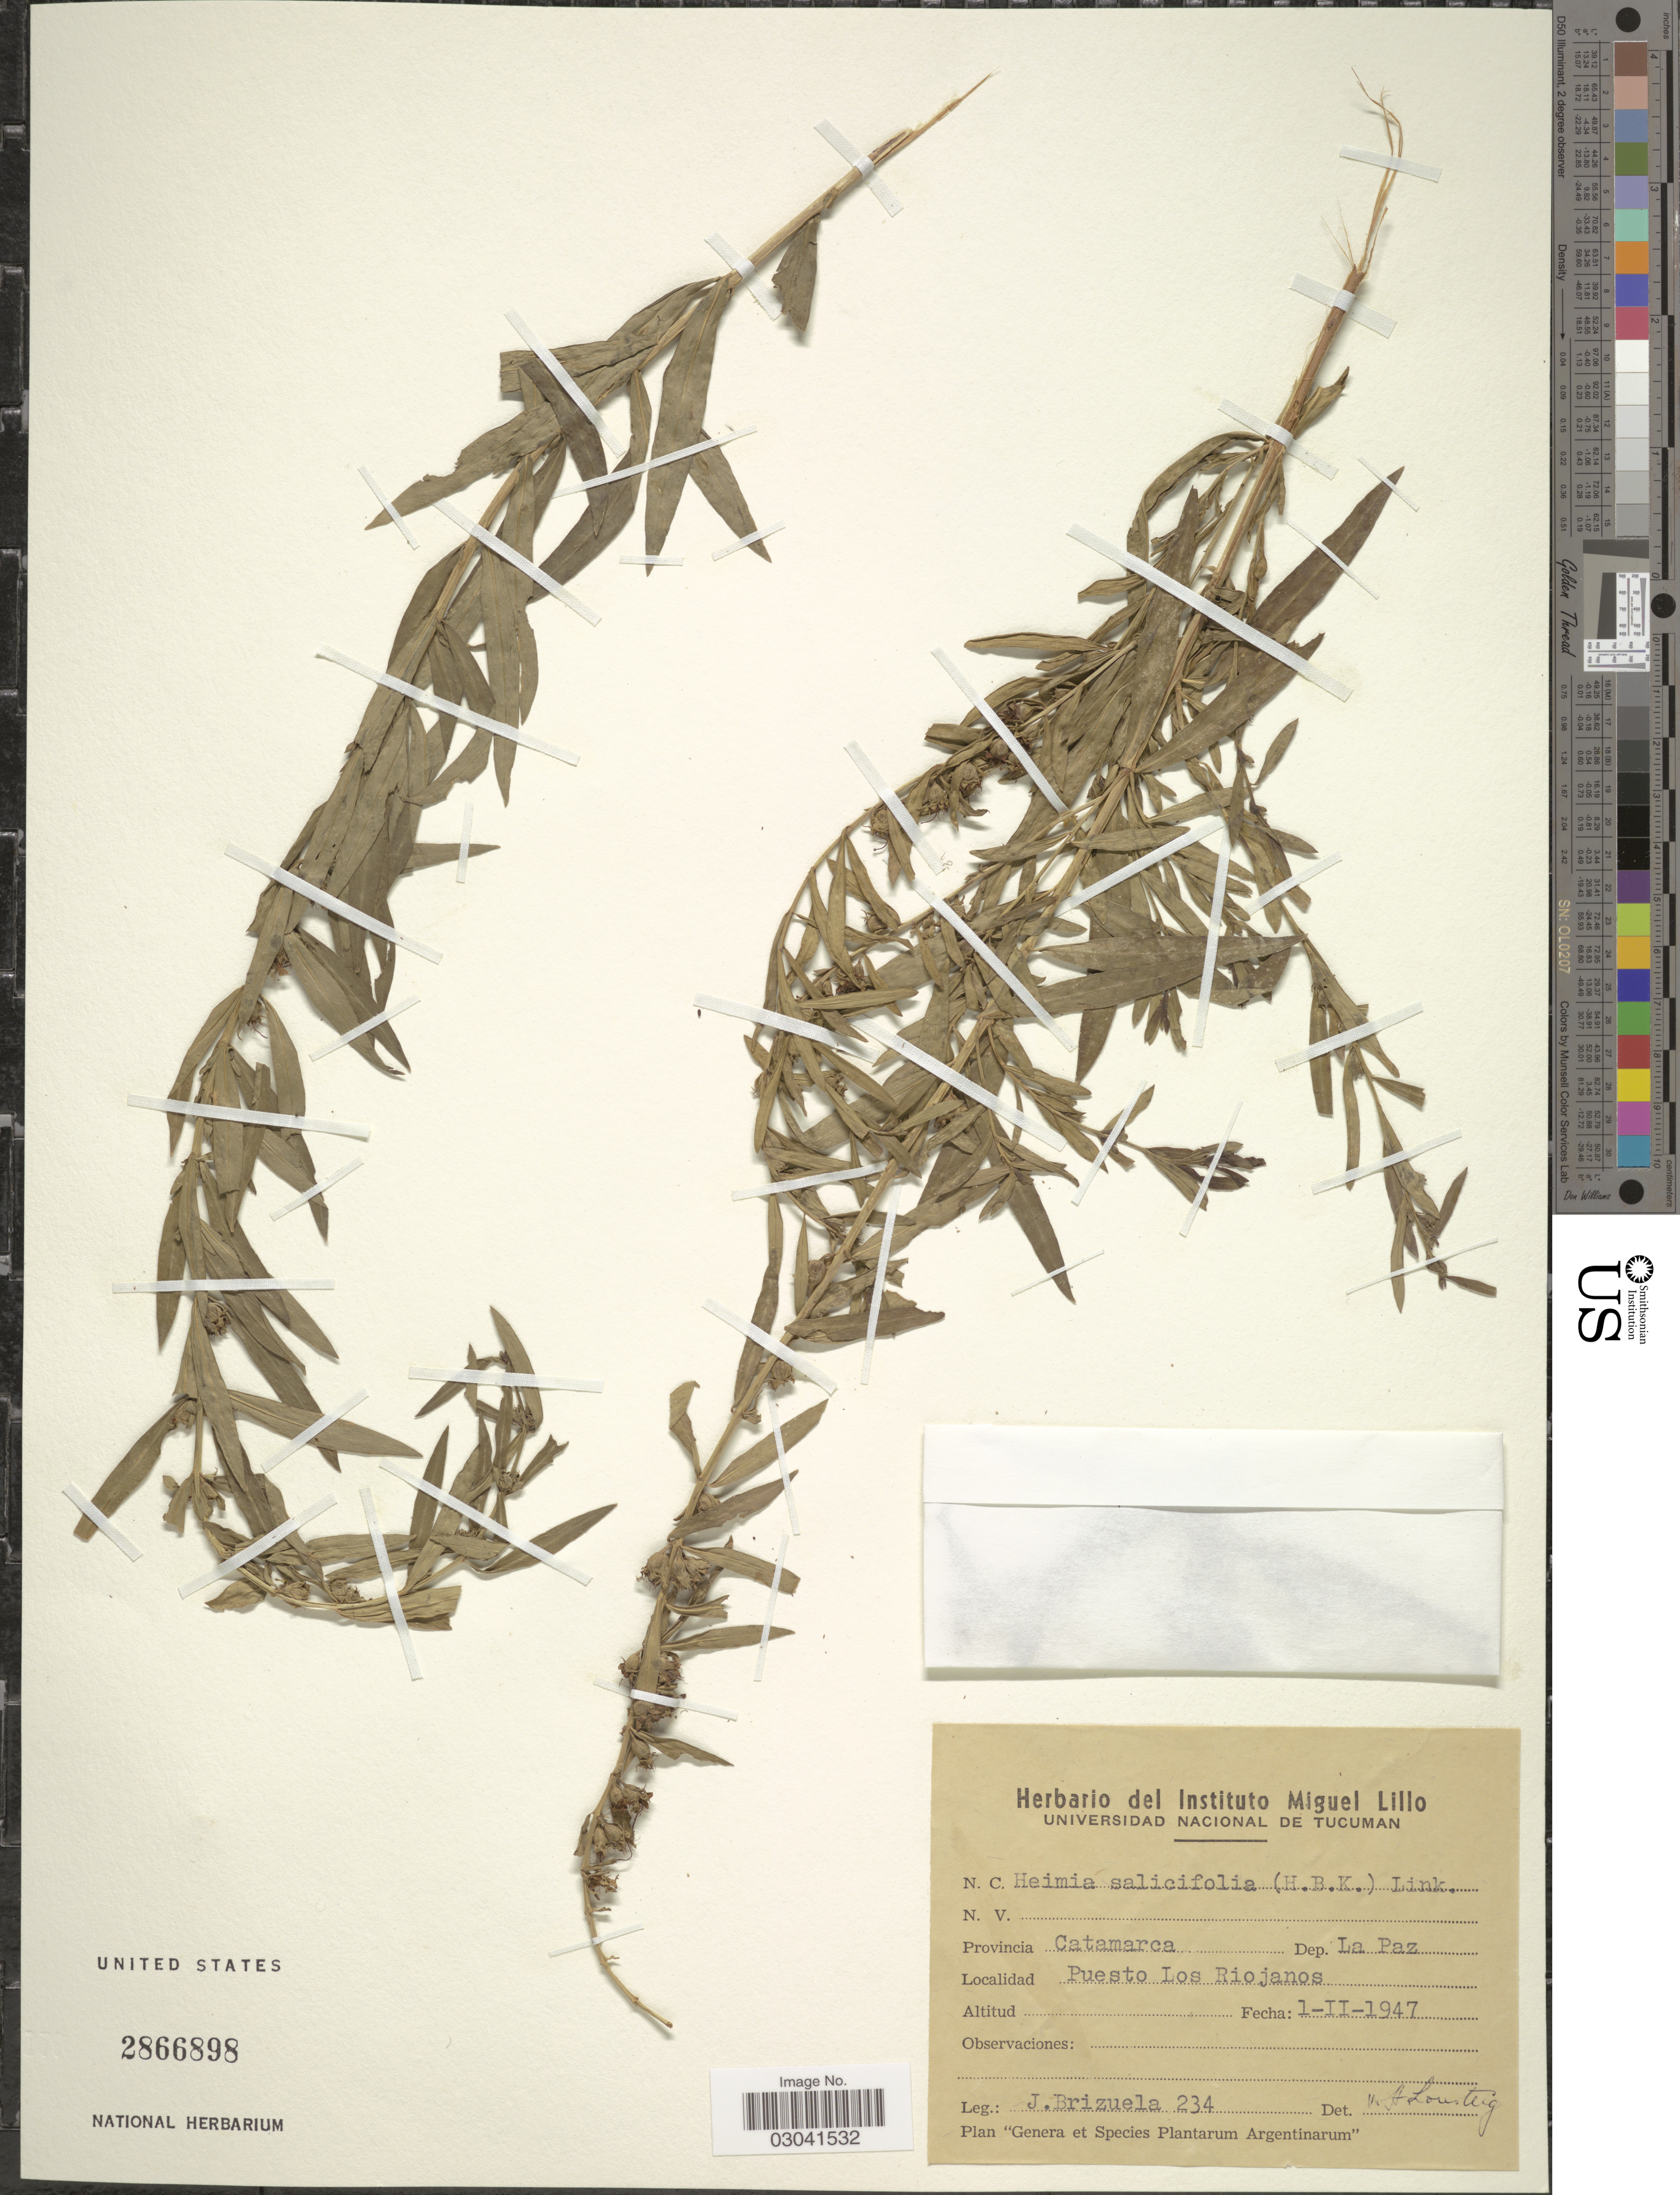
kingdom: Plantae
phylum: Tracheophyta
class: Magnoliopsida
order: Myrtales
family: Lythraceae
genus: Heimia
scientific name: Heimia salicifolia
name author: Link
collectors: J. Brizuela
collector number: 234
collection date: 1947-02-01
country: Argentina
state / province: Catamarca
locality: Dep. La Paz. Puesto Los Riojanos.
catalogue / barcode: US 2866898